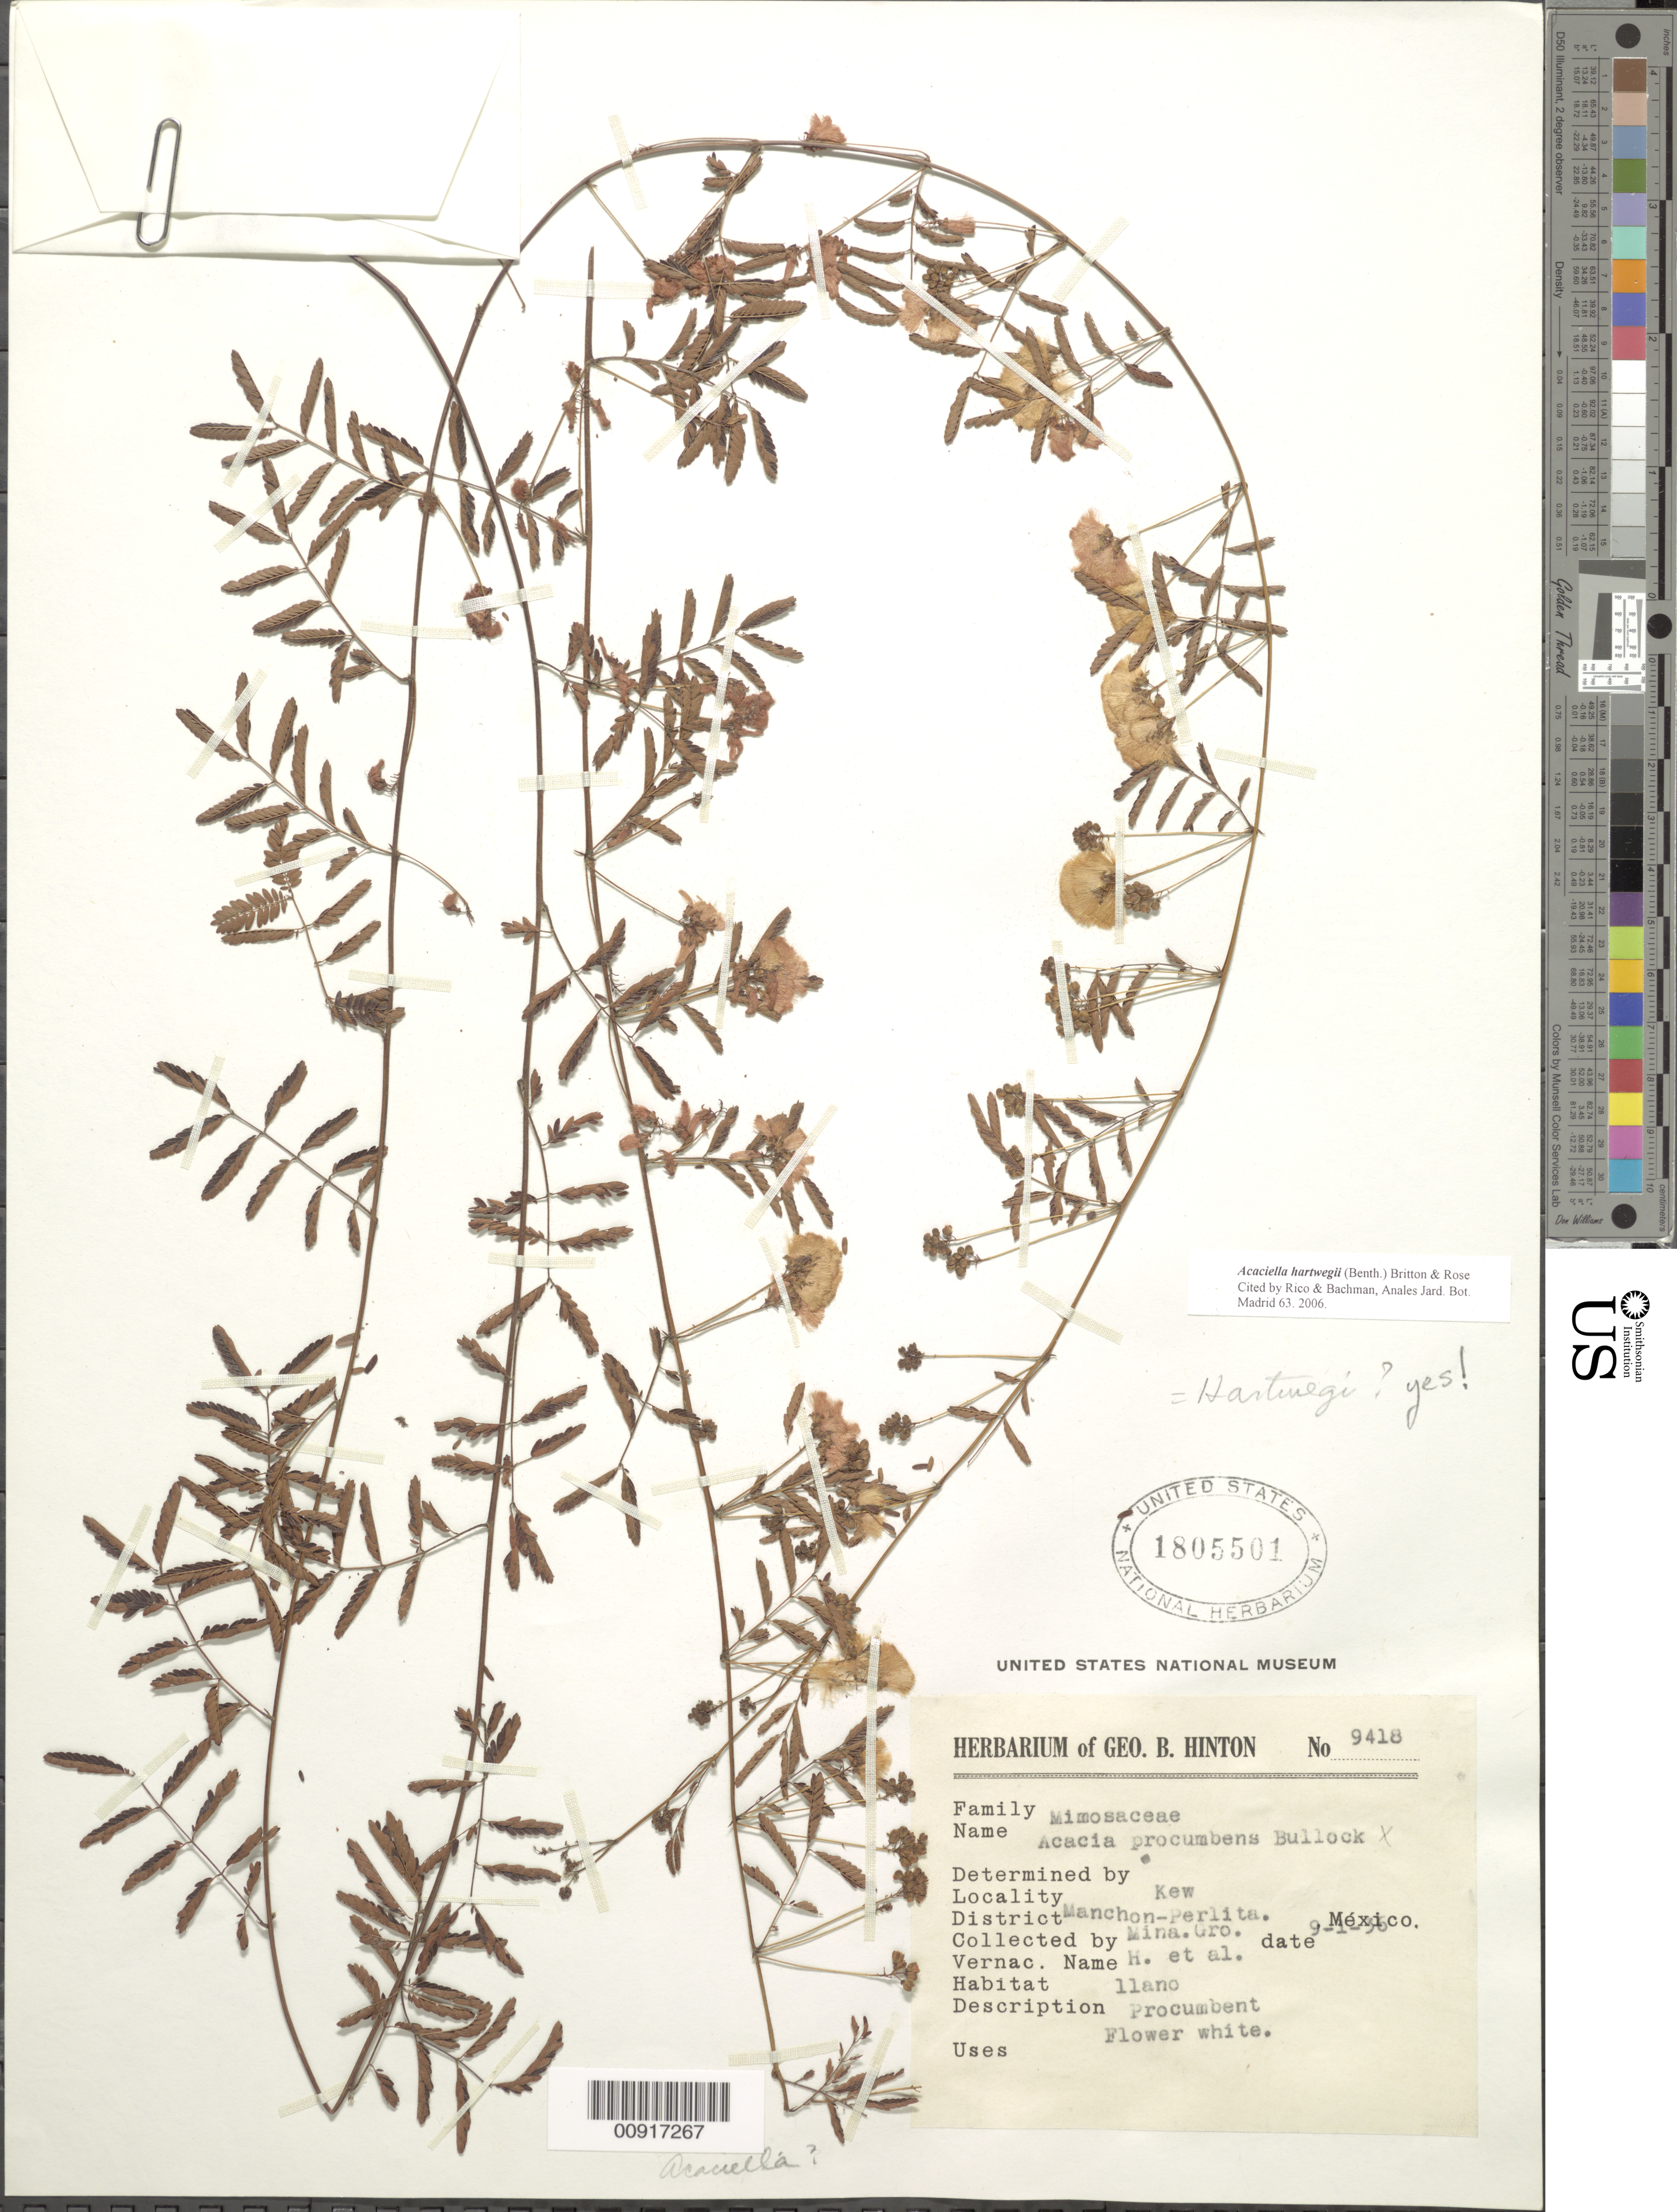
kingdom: Plantae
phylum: Tracheophyta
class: Magnoliopsida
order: Fabales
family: Fabaceae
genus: Acaciella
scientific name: Acaciella hartwegii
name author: (Benth.) Britton & Rose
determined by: Rico, L.; Bachman, --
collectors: G. B. Hinton & et al.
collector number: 9418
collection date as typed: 01 Sep 1936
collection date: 1936-09-01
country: Mexico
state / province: Guerrero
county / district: Mina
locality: Manchon - Perlita, District Mina, Guerrero.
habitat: Llano.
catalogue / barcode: US 1805501